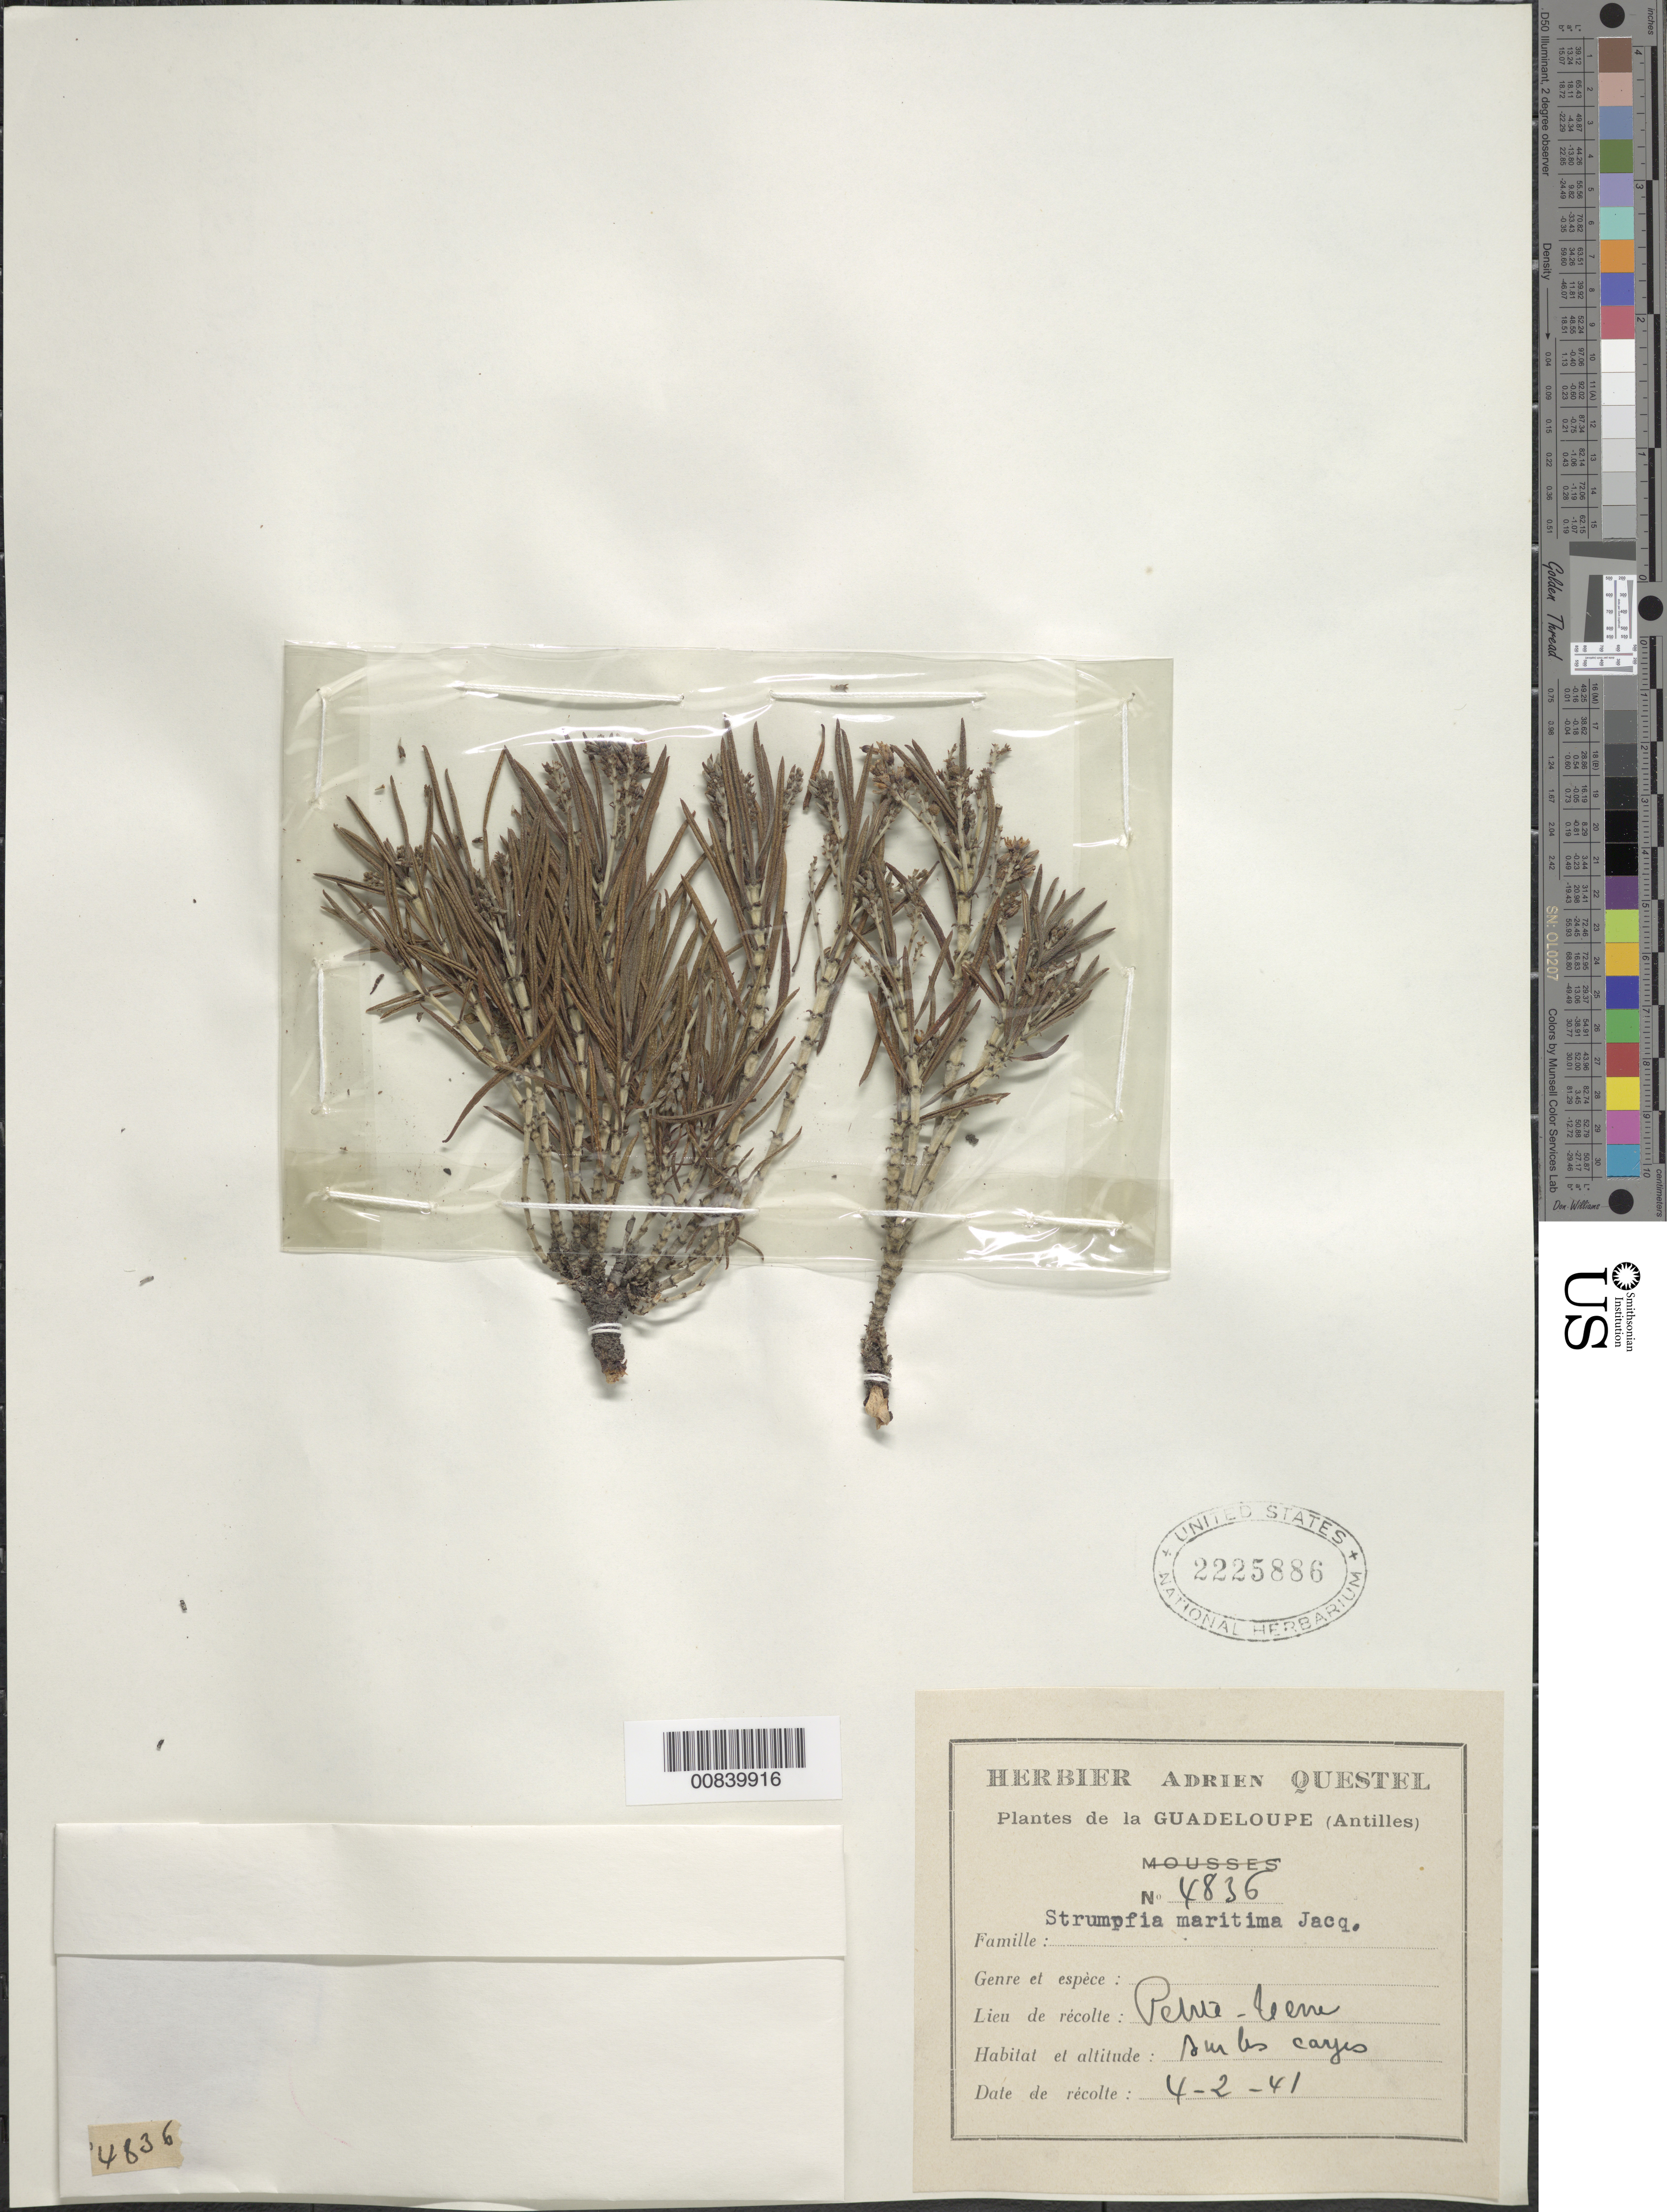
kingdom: Plantae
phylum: Tracheophyta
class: Magnoliopsida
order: Gentianales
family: Rubiaceae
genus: Strumpfia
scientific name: Strumpfia maritima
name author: Jacq.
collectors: A. Questel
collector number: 4836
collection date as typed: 04 Feb 1941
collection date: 1941-02-04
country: Guadeloupe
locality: Petite - --ene (sp?)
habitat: Sur les cayes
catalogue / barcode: US 2225886